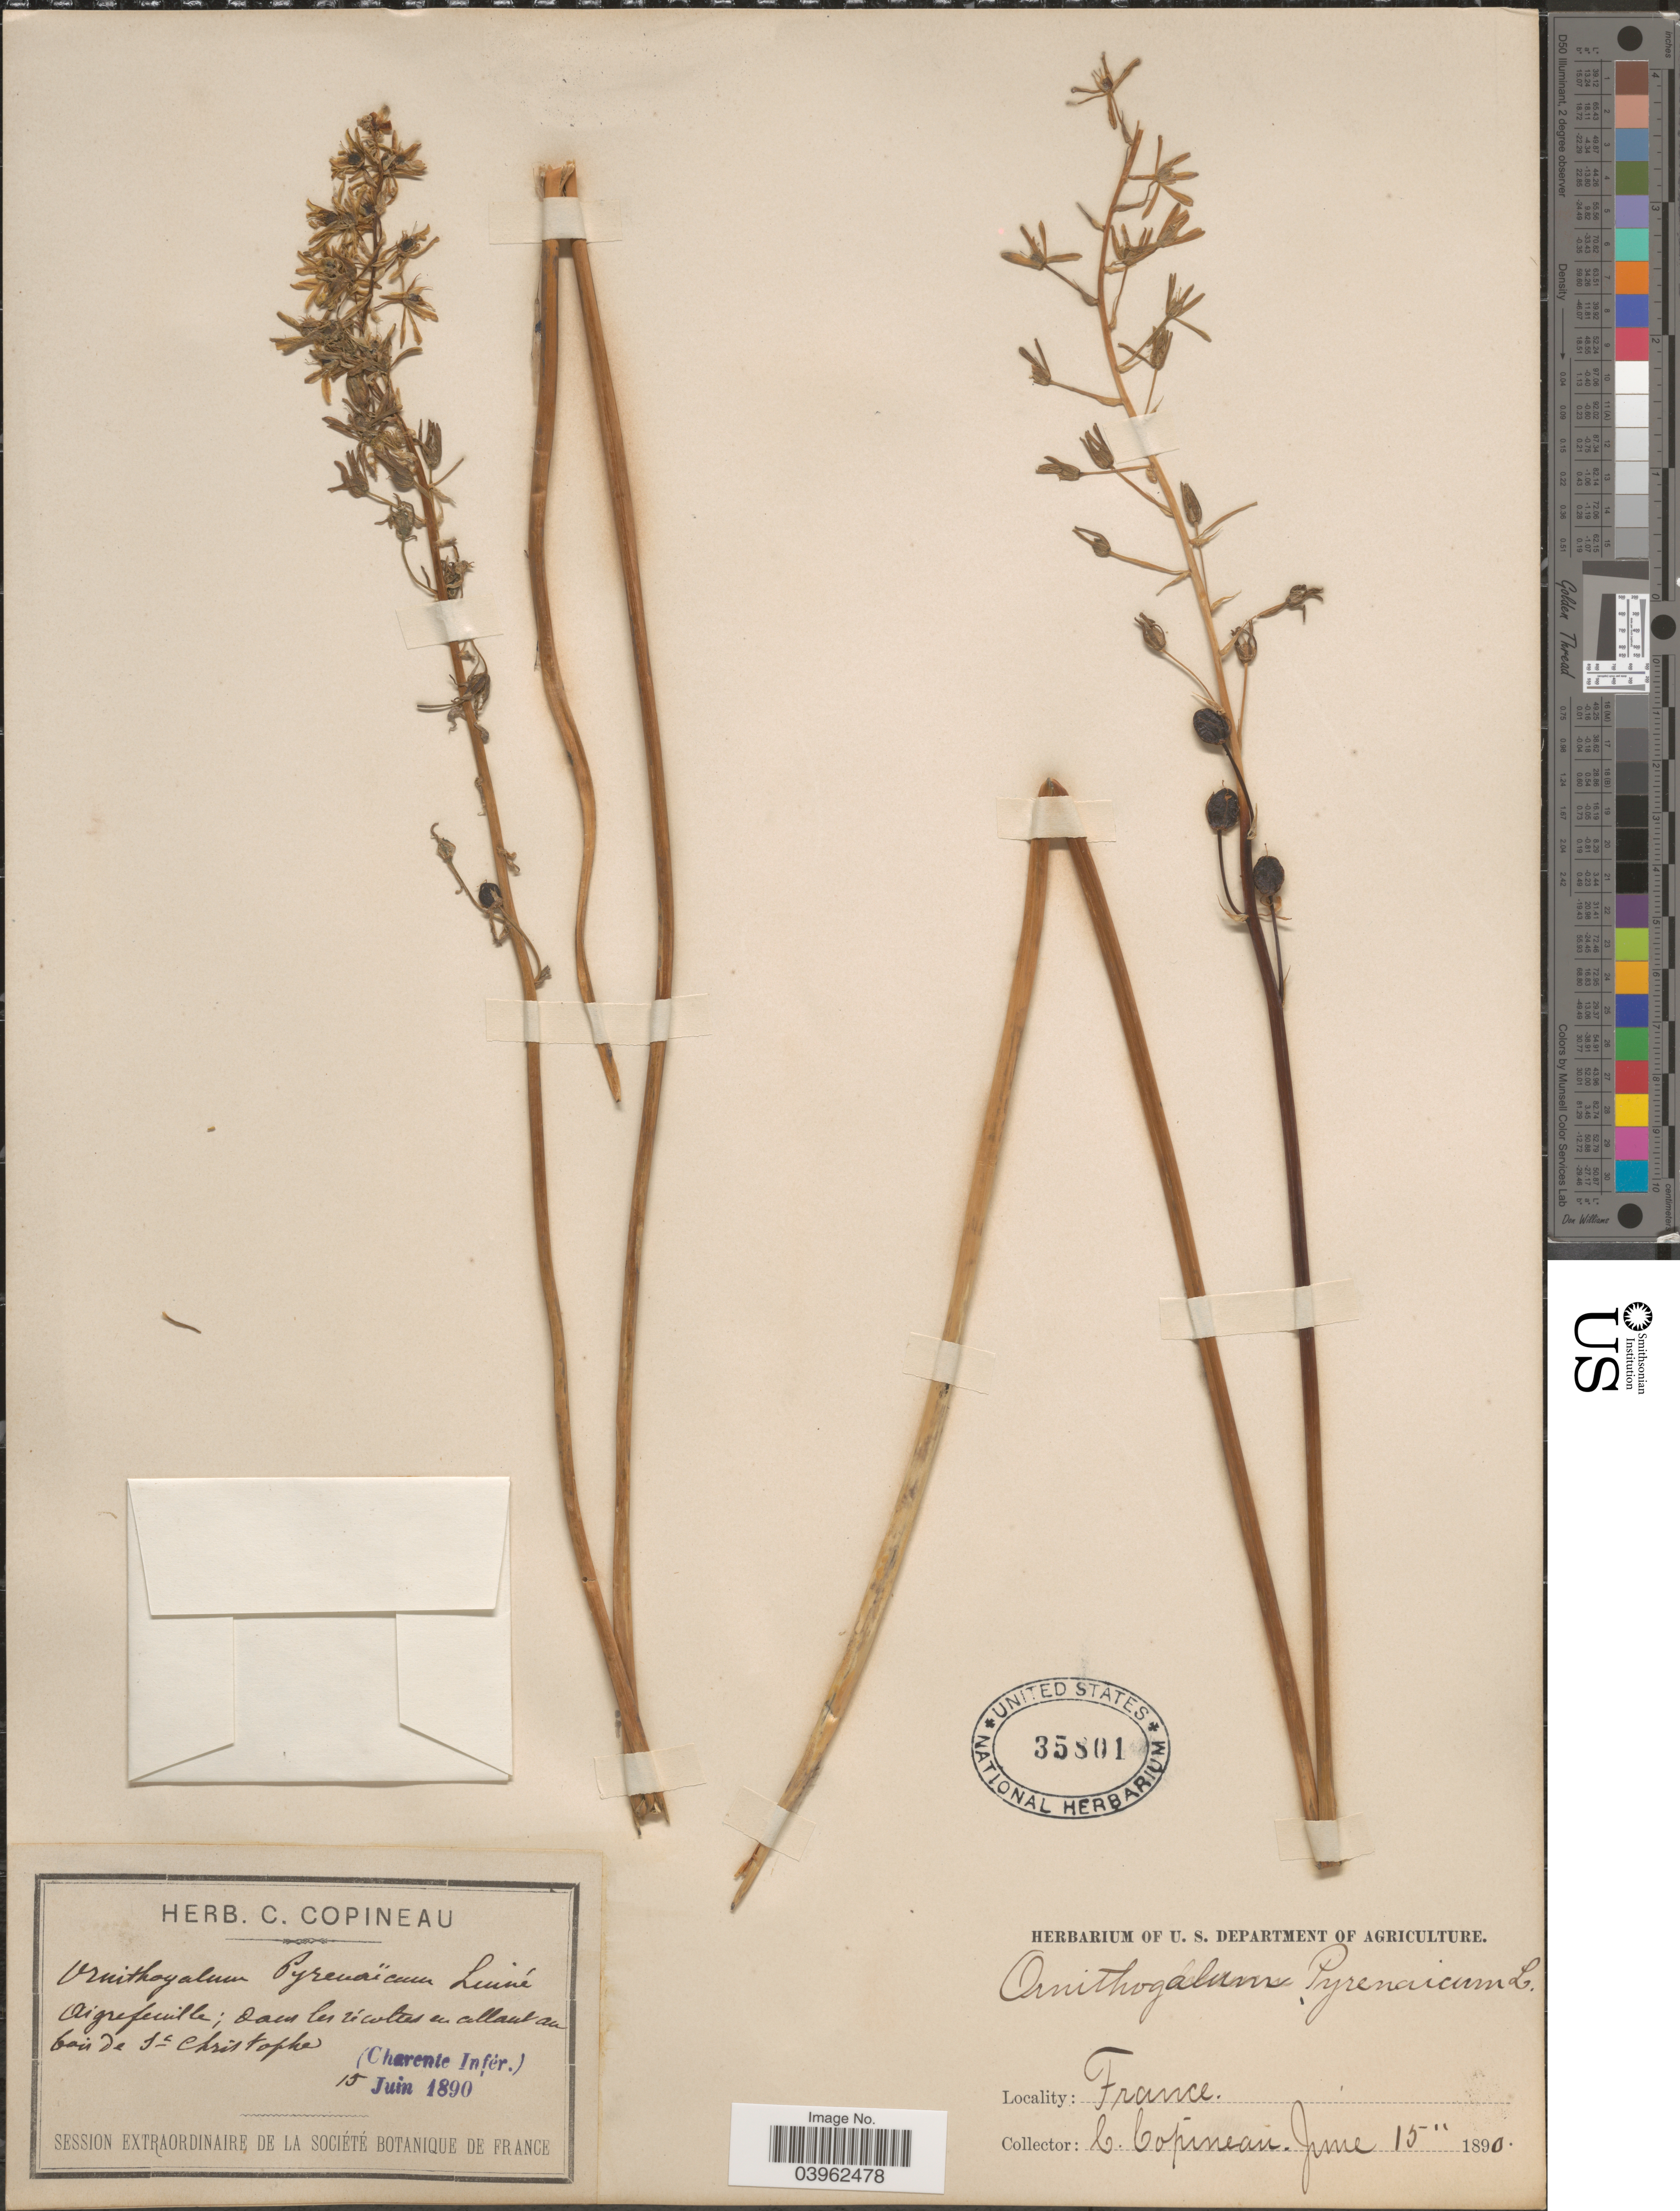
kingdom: Plantae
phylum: Tracheophyta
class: Liliopsida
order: Asparagales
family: Asparagaceae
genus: Ornithogalum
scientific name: Ornithogalum pyrenaicum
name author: L.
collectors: C. Copineau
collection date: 1890-06-15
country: France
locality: Bois de St Christophe. Charente Infer.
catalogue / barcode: US 35801